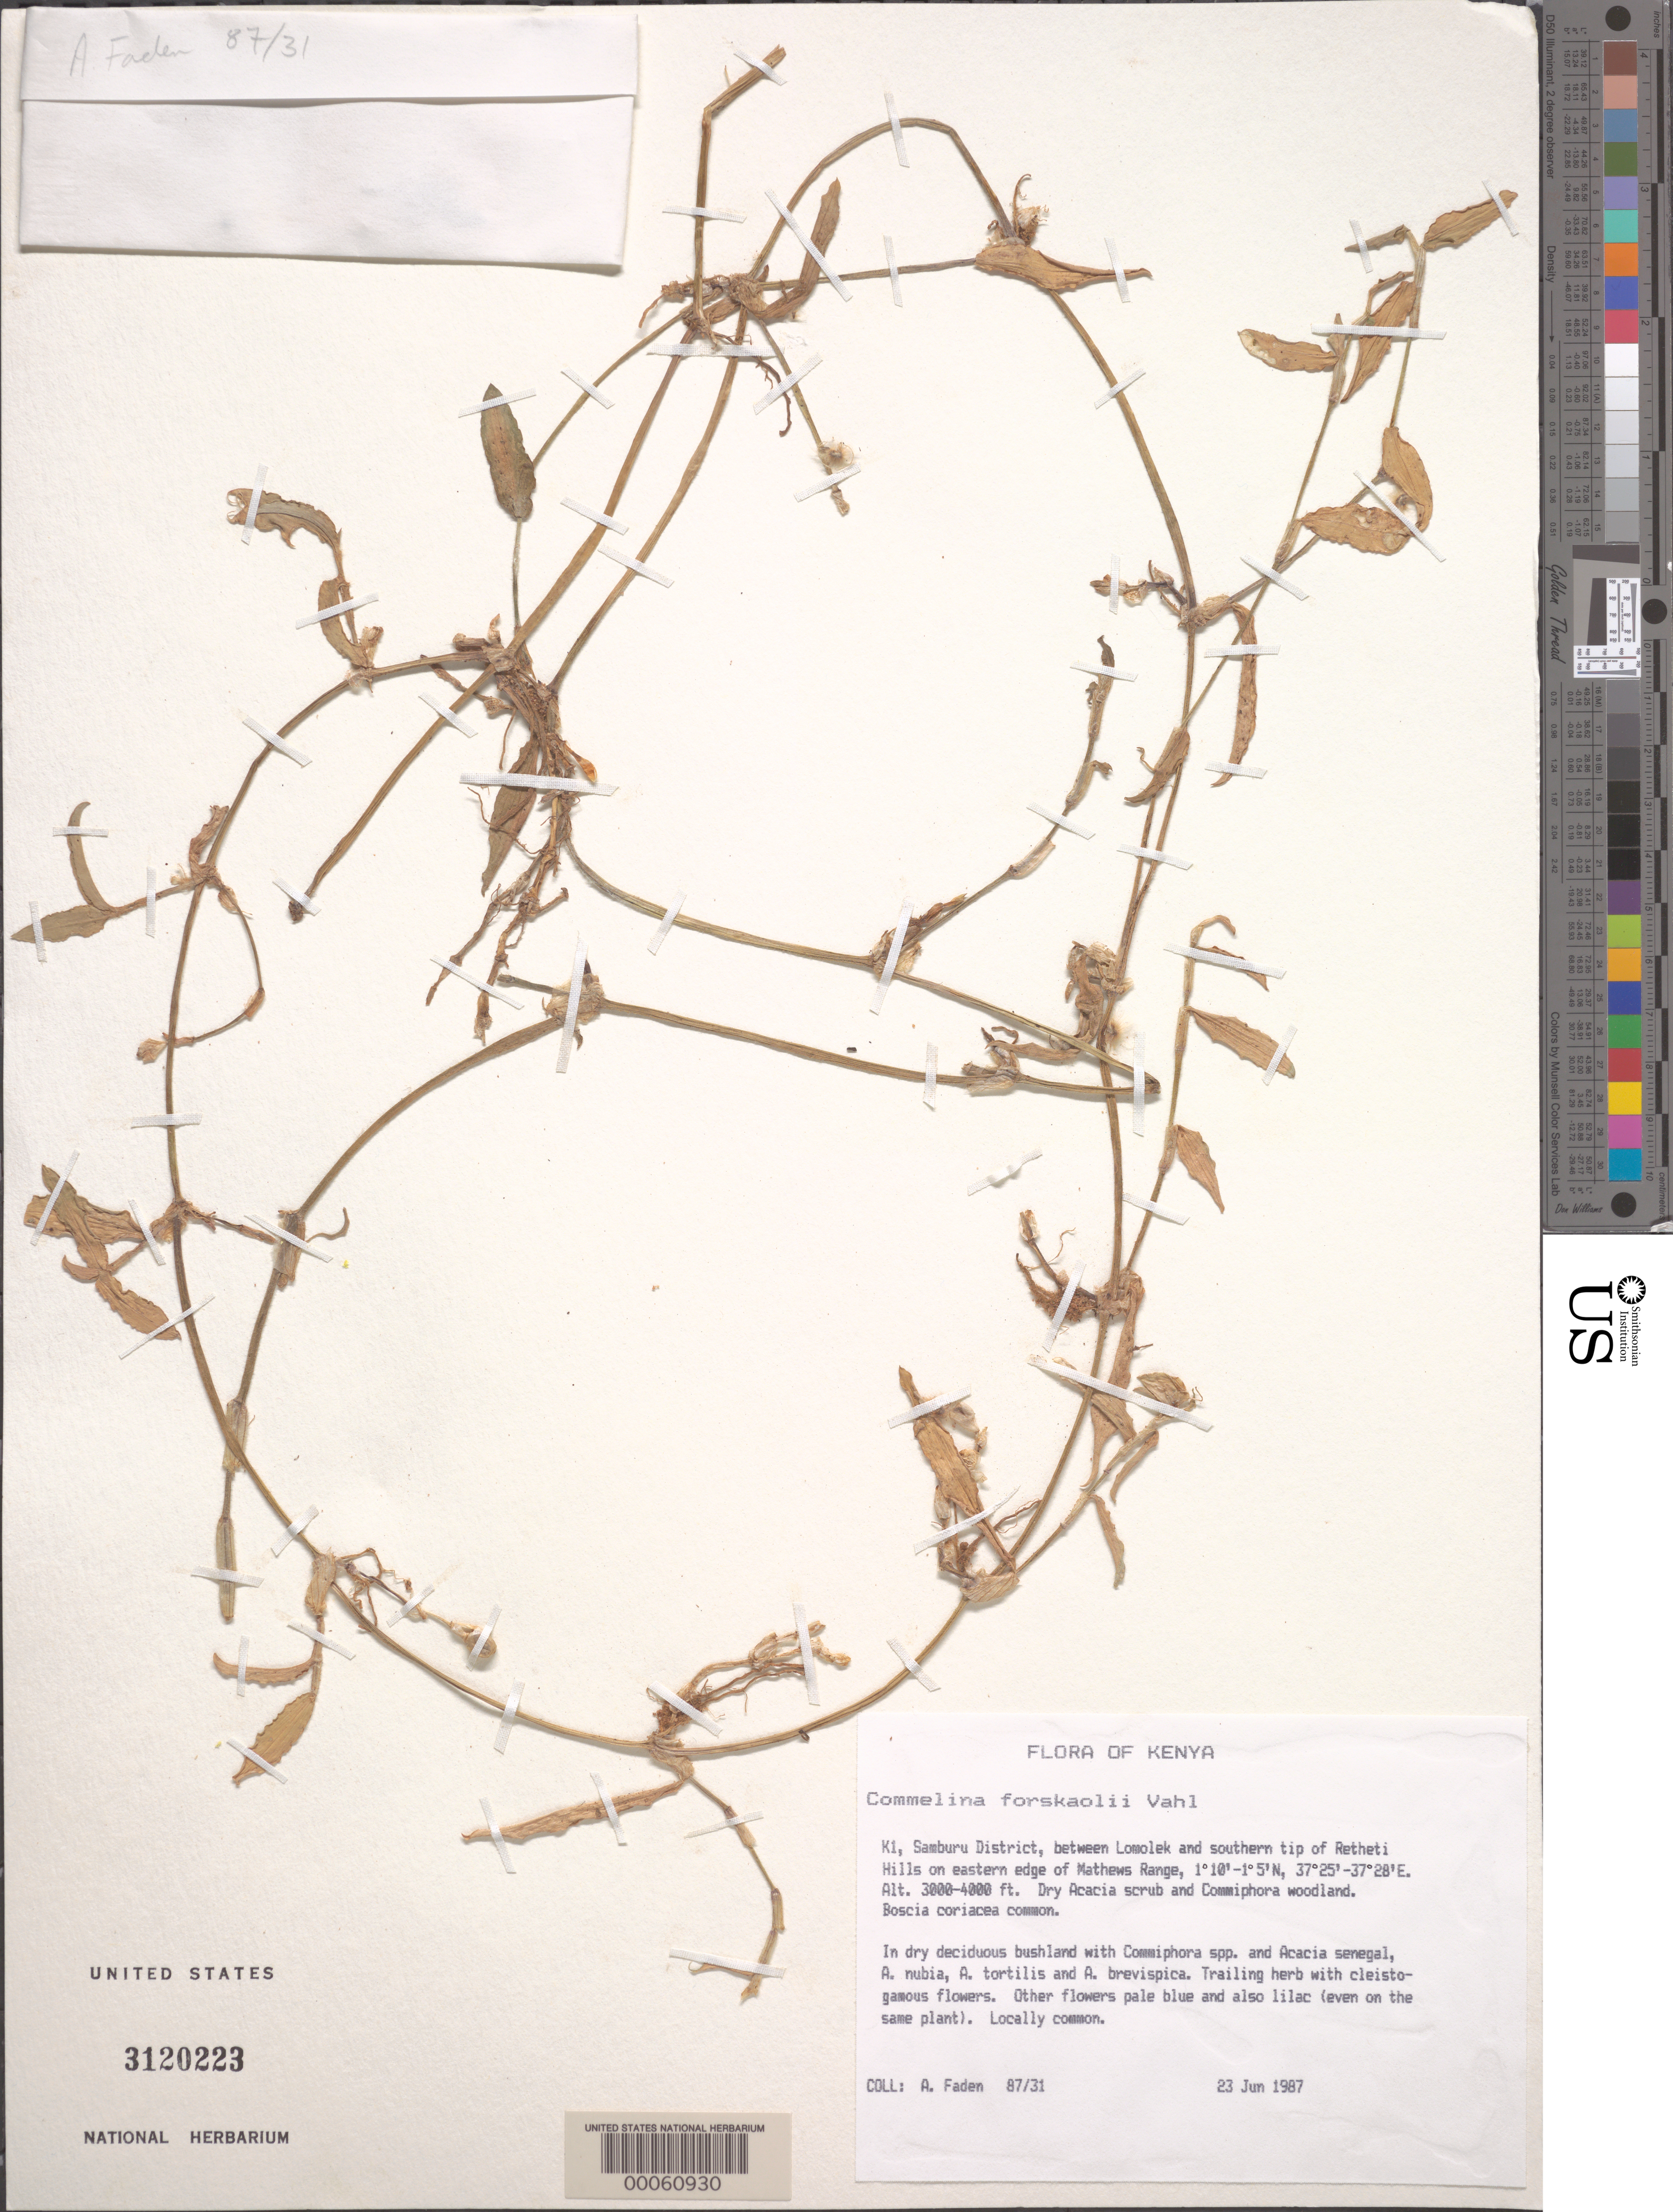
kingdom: Plantae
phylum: Tracheophyta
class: Liliopsida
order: Commelinales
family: Commelinaceae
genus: Commelina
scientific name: Commelina forskaolii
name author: Vahl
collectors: A. J. Faden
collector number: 87/31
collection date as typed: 23 Jun 1987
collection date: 1987-06-23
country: Kenya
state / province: Samburu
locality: Between lomolek and s tip of retheti hills, on e edge of mathews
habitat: Dry deciduous bushland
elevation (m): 914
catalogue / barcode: US 3120223